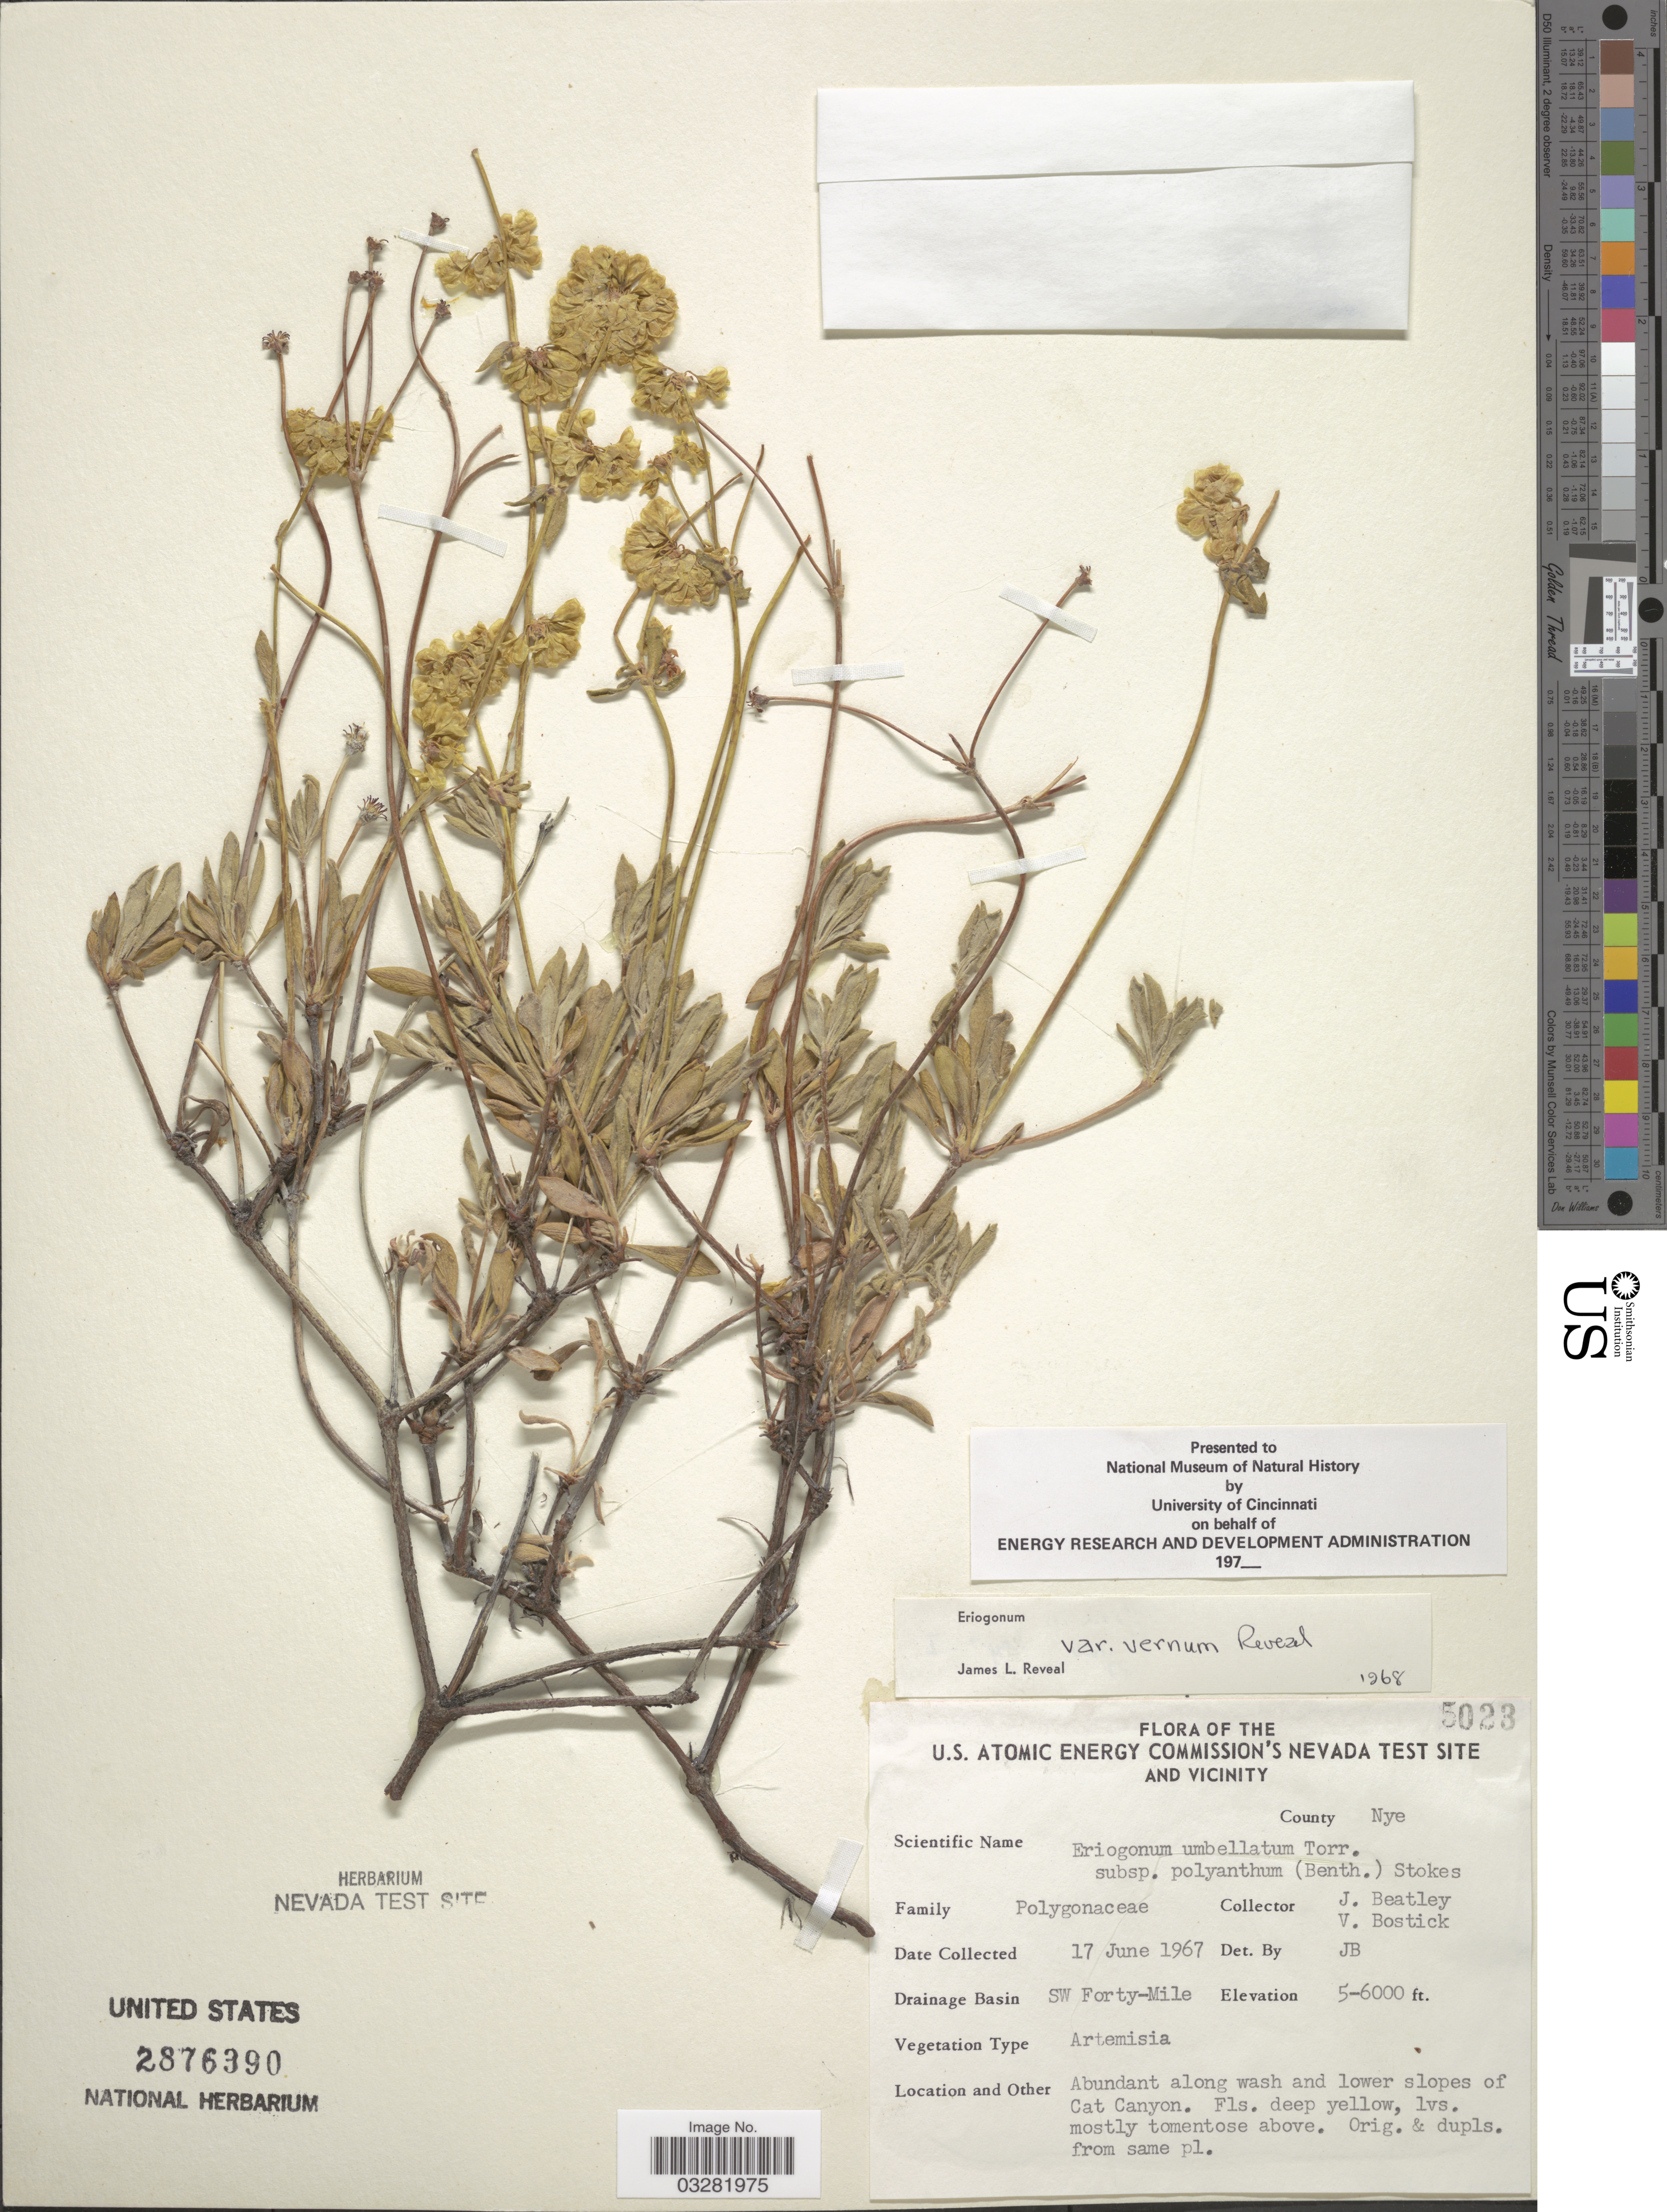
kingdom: Plantae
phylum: Tracheophyta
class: Magnoliopsida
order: Caryophyllales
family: Polygonaceae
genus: Eriogonum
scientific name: Eriogonum umbellatum var. vernum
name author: Reveal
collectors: J. C. Beatley & V. Bostick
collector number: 5023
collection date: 1967-06-17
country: United States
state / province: Nevada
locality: The U.S. Atomic Energy Commission's Nevada Test Site and Vicinity. County Nye. Drainage Basin SW Forty-Mile. Abundant along wash and lower slopes of Cat Canyon.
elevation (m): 1524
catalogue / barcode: US 2876390